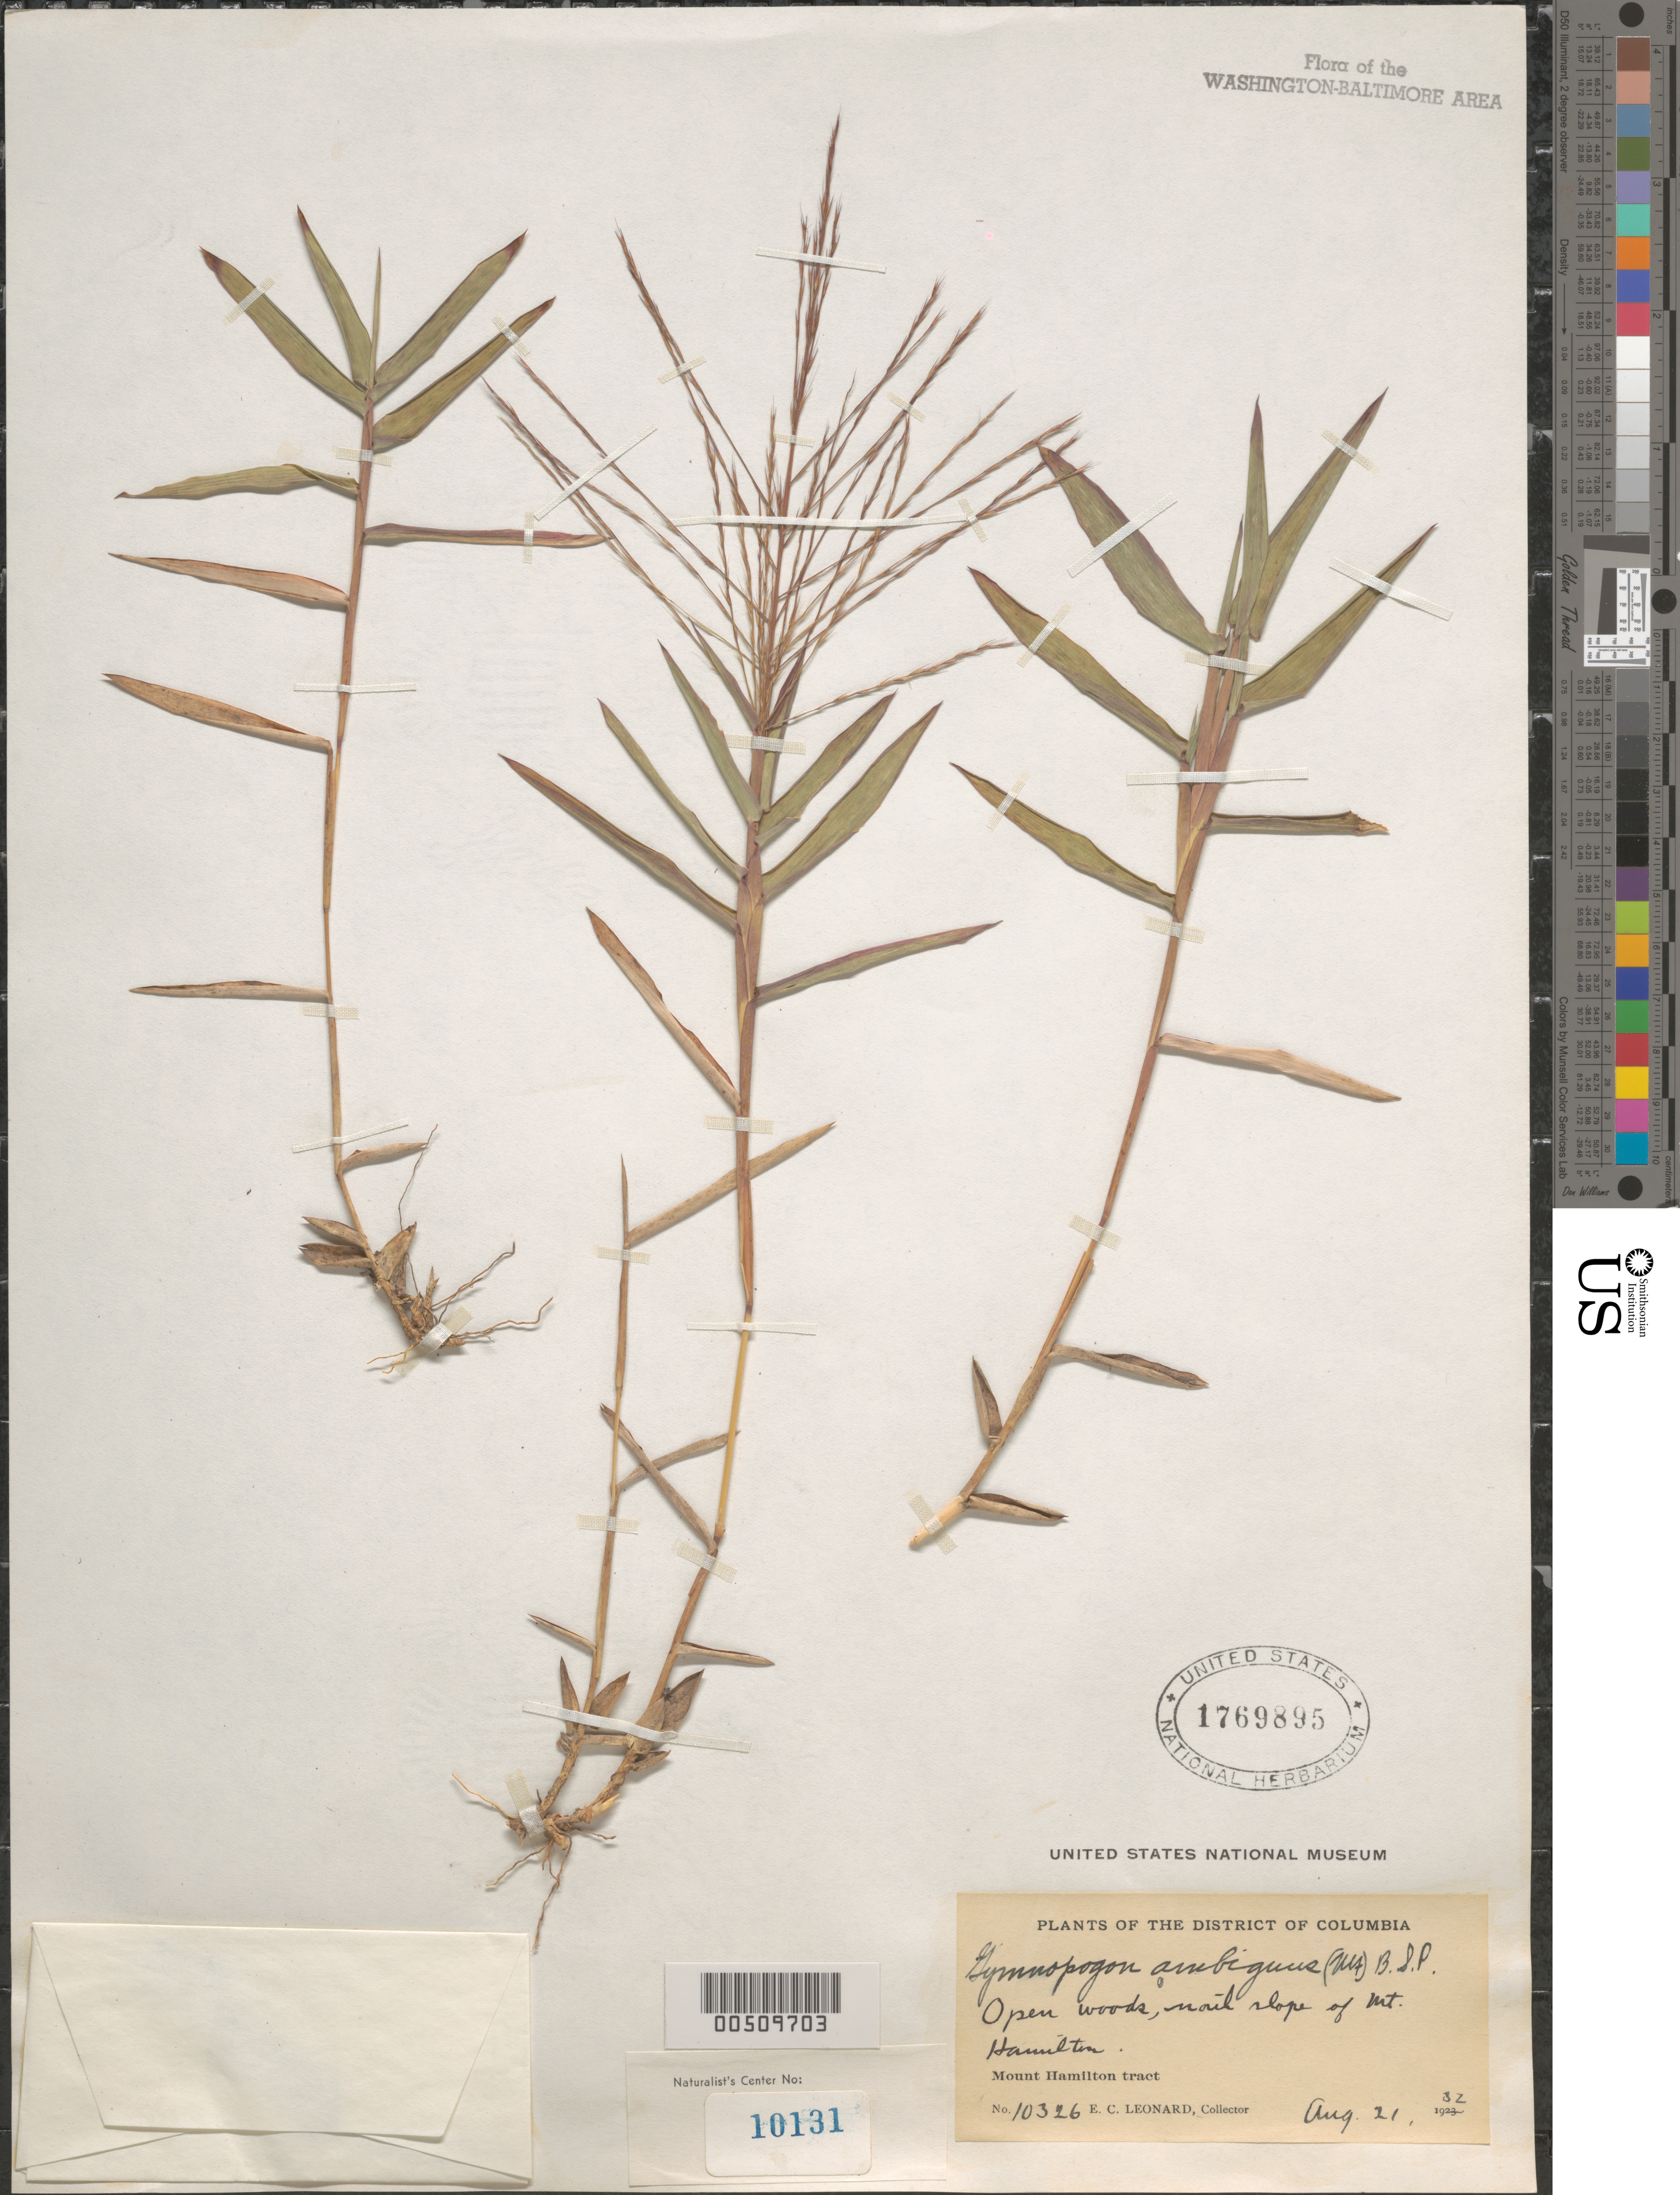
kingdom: Plantae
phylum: Tracheophyta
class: Liliopsida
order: Poales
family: Poaceae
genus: Gymnopogon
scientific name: Gymnopogon ambiguus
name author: (Michx.) Britton, Stearns & Poggenb.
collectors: E. C. Leonard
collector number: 10326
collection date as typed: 21 Aug 1932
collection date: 1932-08-21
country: United States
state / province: District of Columbia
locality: Mt. Hamilton Tract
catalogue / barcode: US 1769895